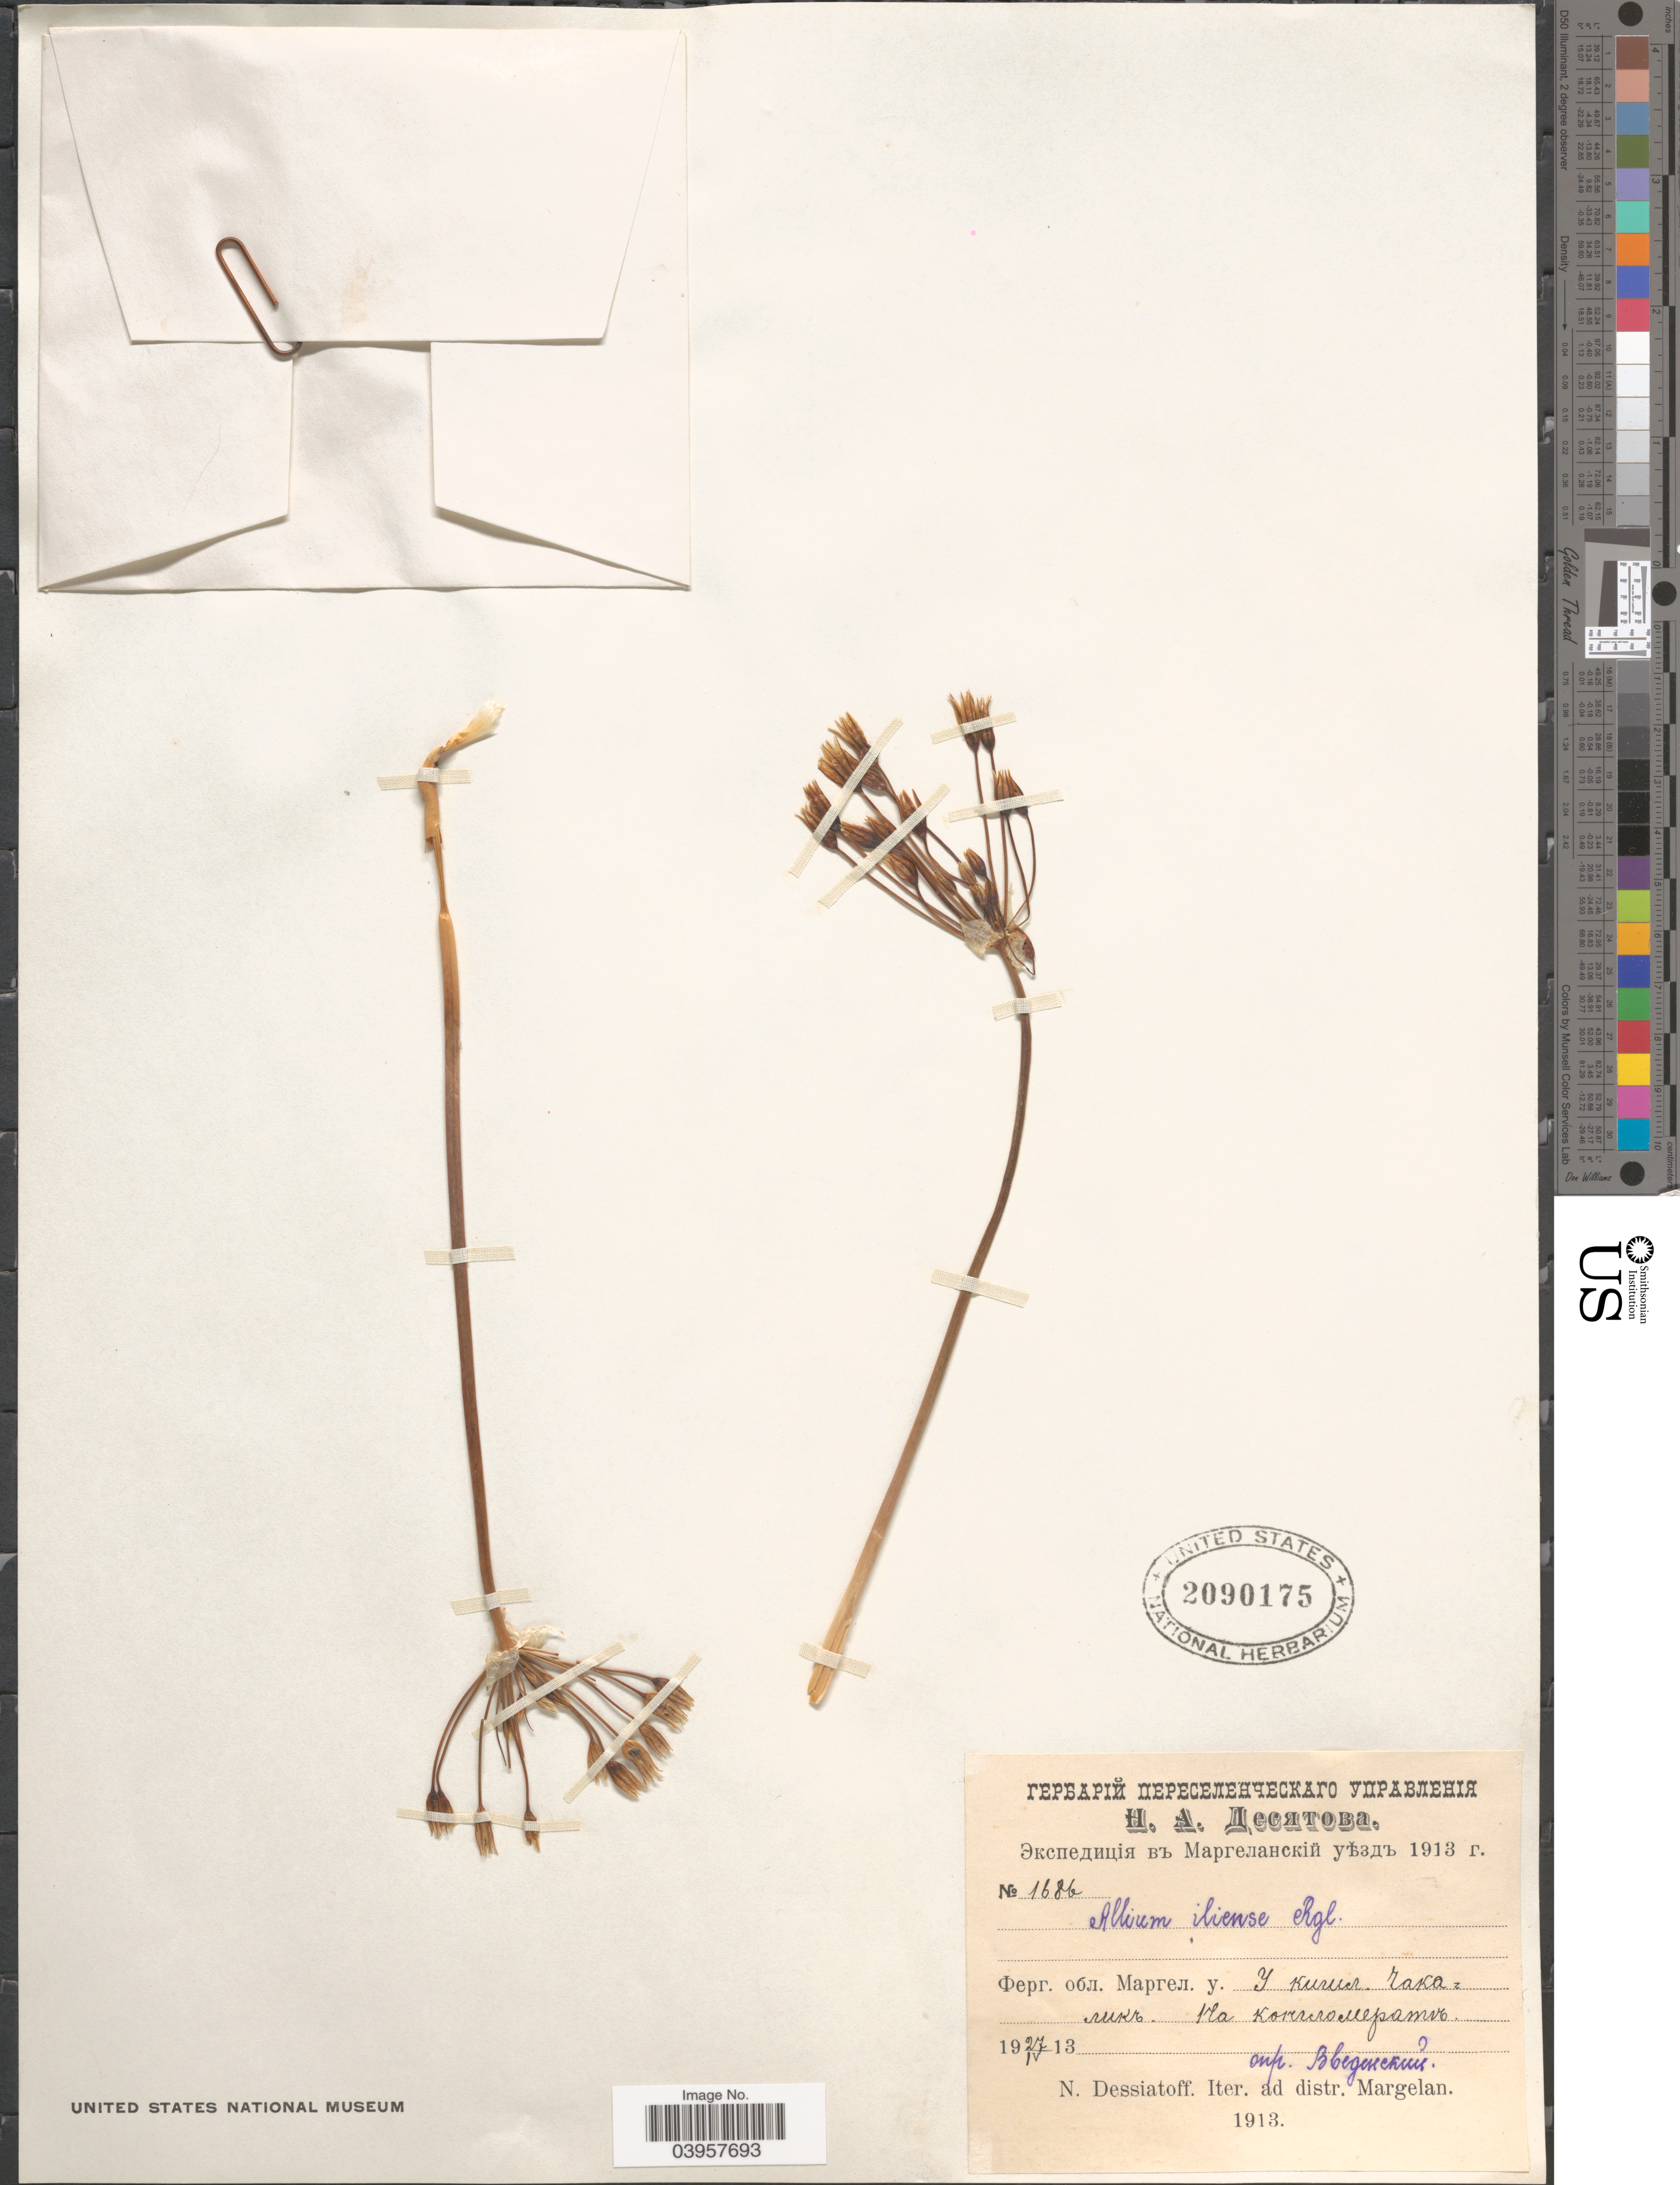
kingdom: Plantae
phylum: Tracheophyta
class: Liliopsida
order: Asparagales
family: Amaryllidaceae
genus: Allium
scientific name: Allium iliense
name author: Regel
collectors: N. Dessiatoff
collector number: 1686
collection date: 1913-04-27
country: Uzbekistan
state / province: Farg'ona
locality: Iter. ad distr. Margelan. Near village Chakalik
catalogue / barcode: US 2090175